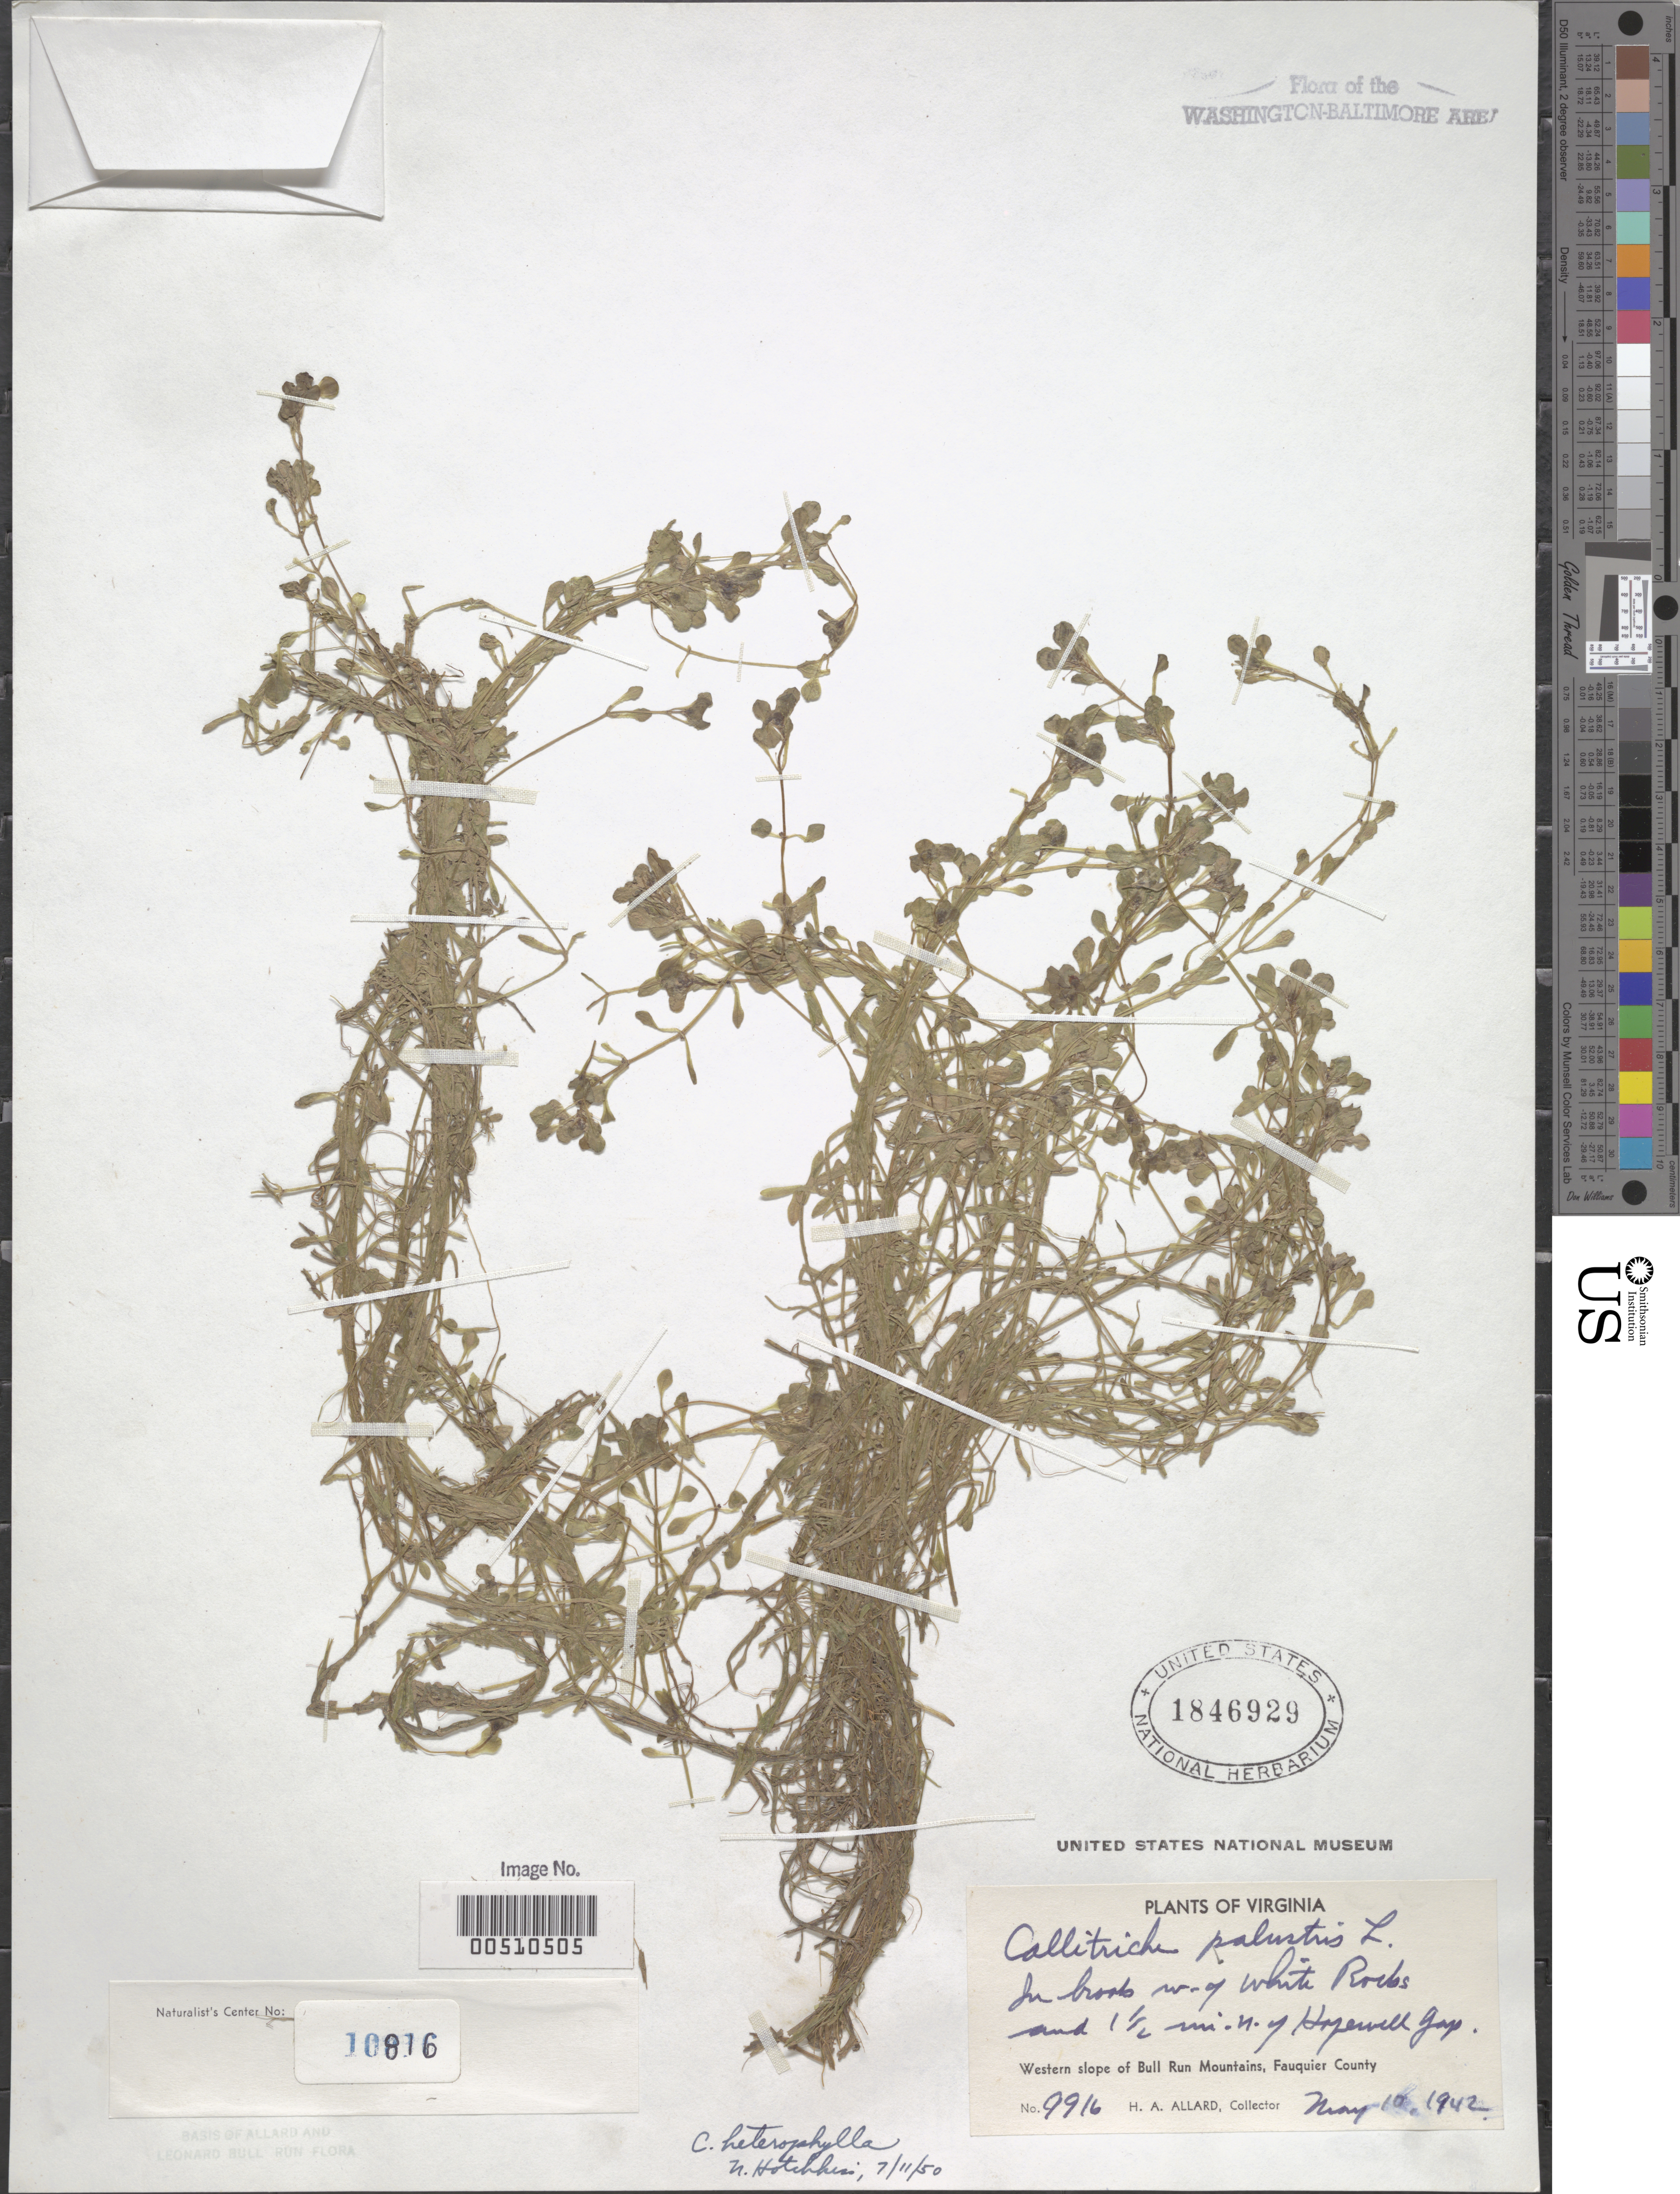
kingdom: Plantae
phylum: Tracheophyta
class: Magnoliopsida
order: Lamiales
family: Plantaginaceae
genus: Callitriche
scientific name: Callitriche heterophylla Pursh emend. Darby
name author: Pursh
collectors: H. A. Allard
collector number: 9916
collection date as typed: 10 May 1942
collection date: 1942-05-10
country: United States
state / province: Virginia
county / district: Fauquier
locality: W of White Rocks, 1.5 mi. N of Hopewell Gap, western slope of Bull Run Mts.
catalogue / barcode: US 1846929